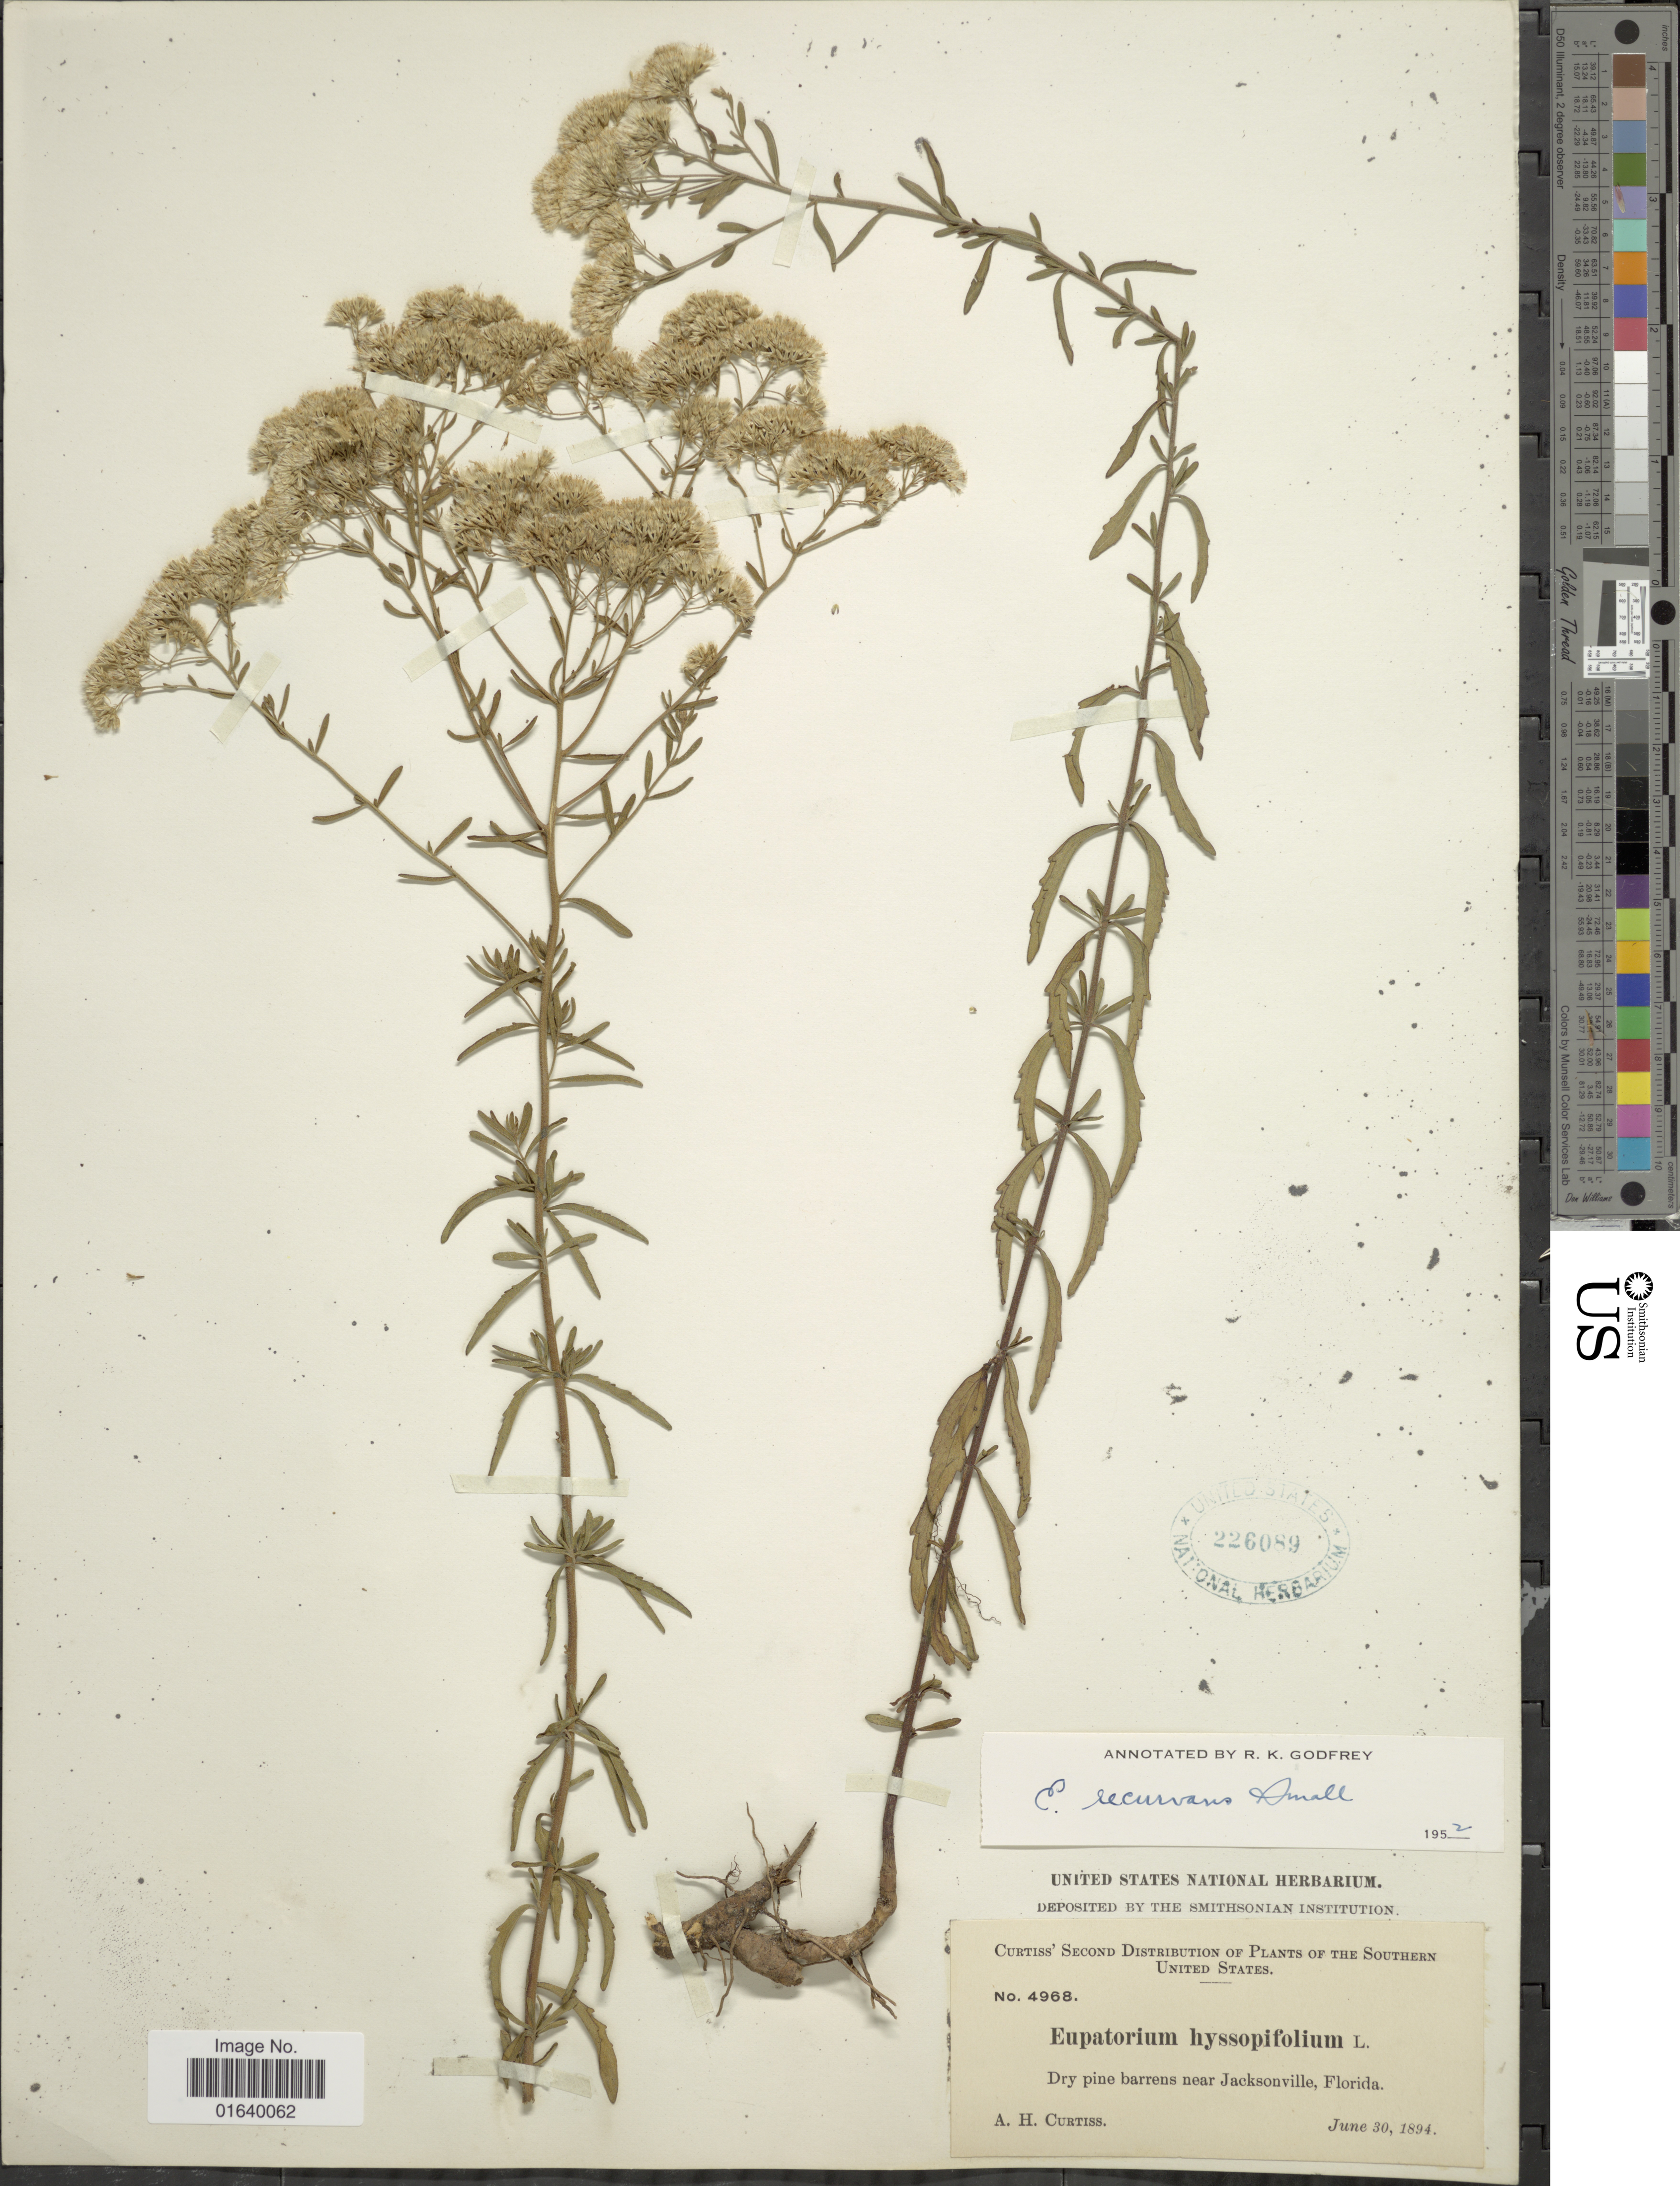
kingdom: Plantae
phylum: Tracheophyta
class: Magnoliopsida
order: Asterales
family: Asteraceae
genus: Eupatorium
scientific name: Eupatorium recurvans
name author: Small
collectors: A. H. Curtiss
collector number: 4968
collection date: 1894-06-30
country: United States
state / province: Florida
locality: The Southern United States, Dry pine barrens near Jacksonville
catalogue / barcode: US 226089